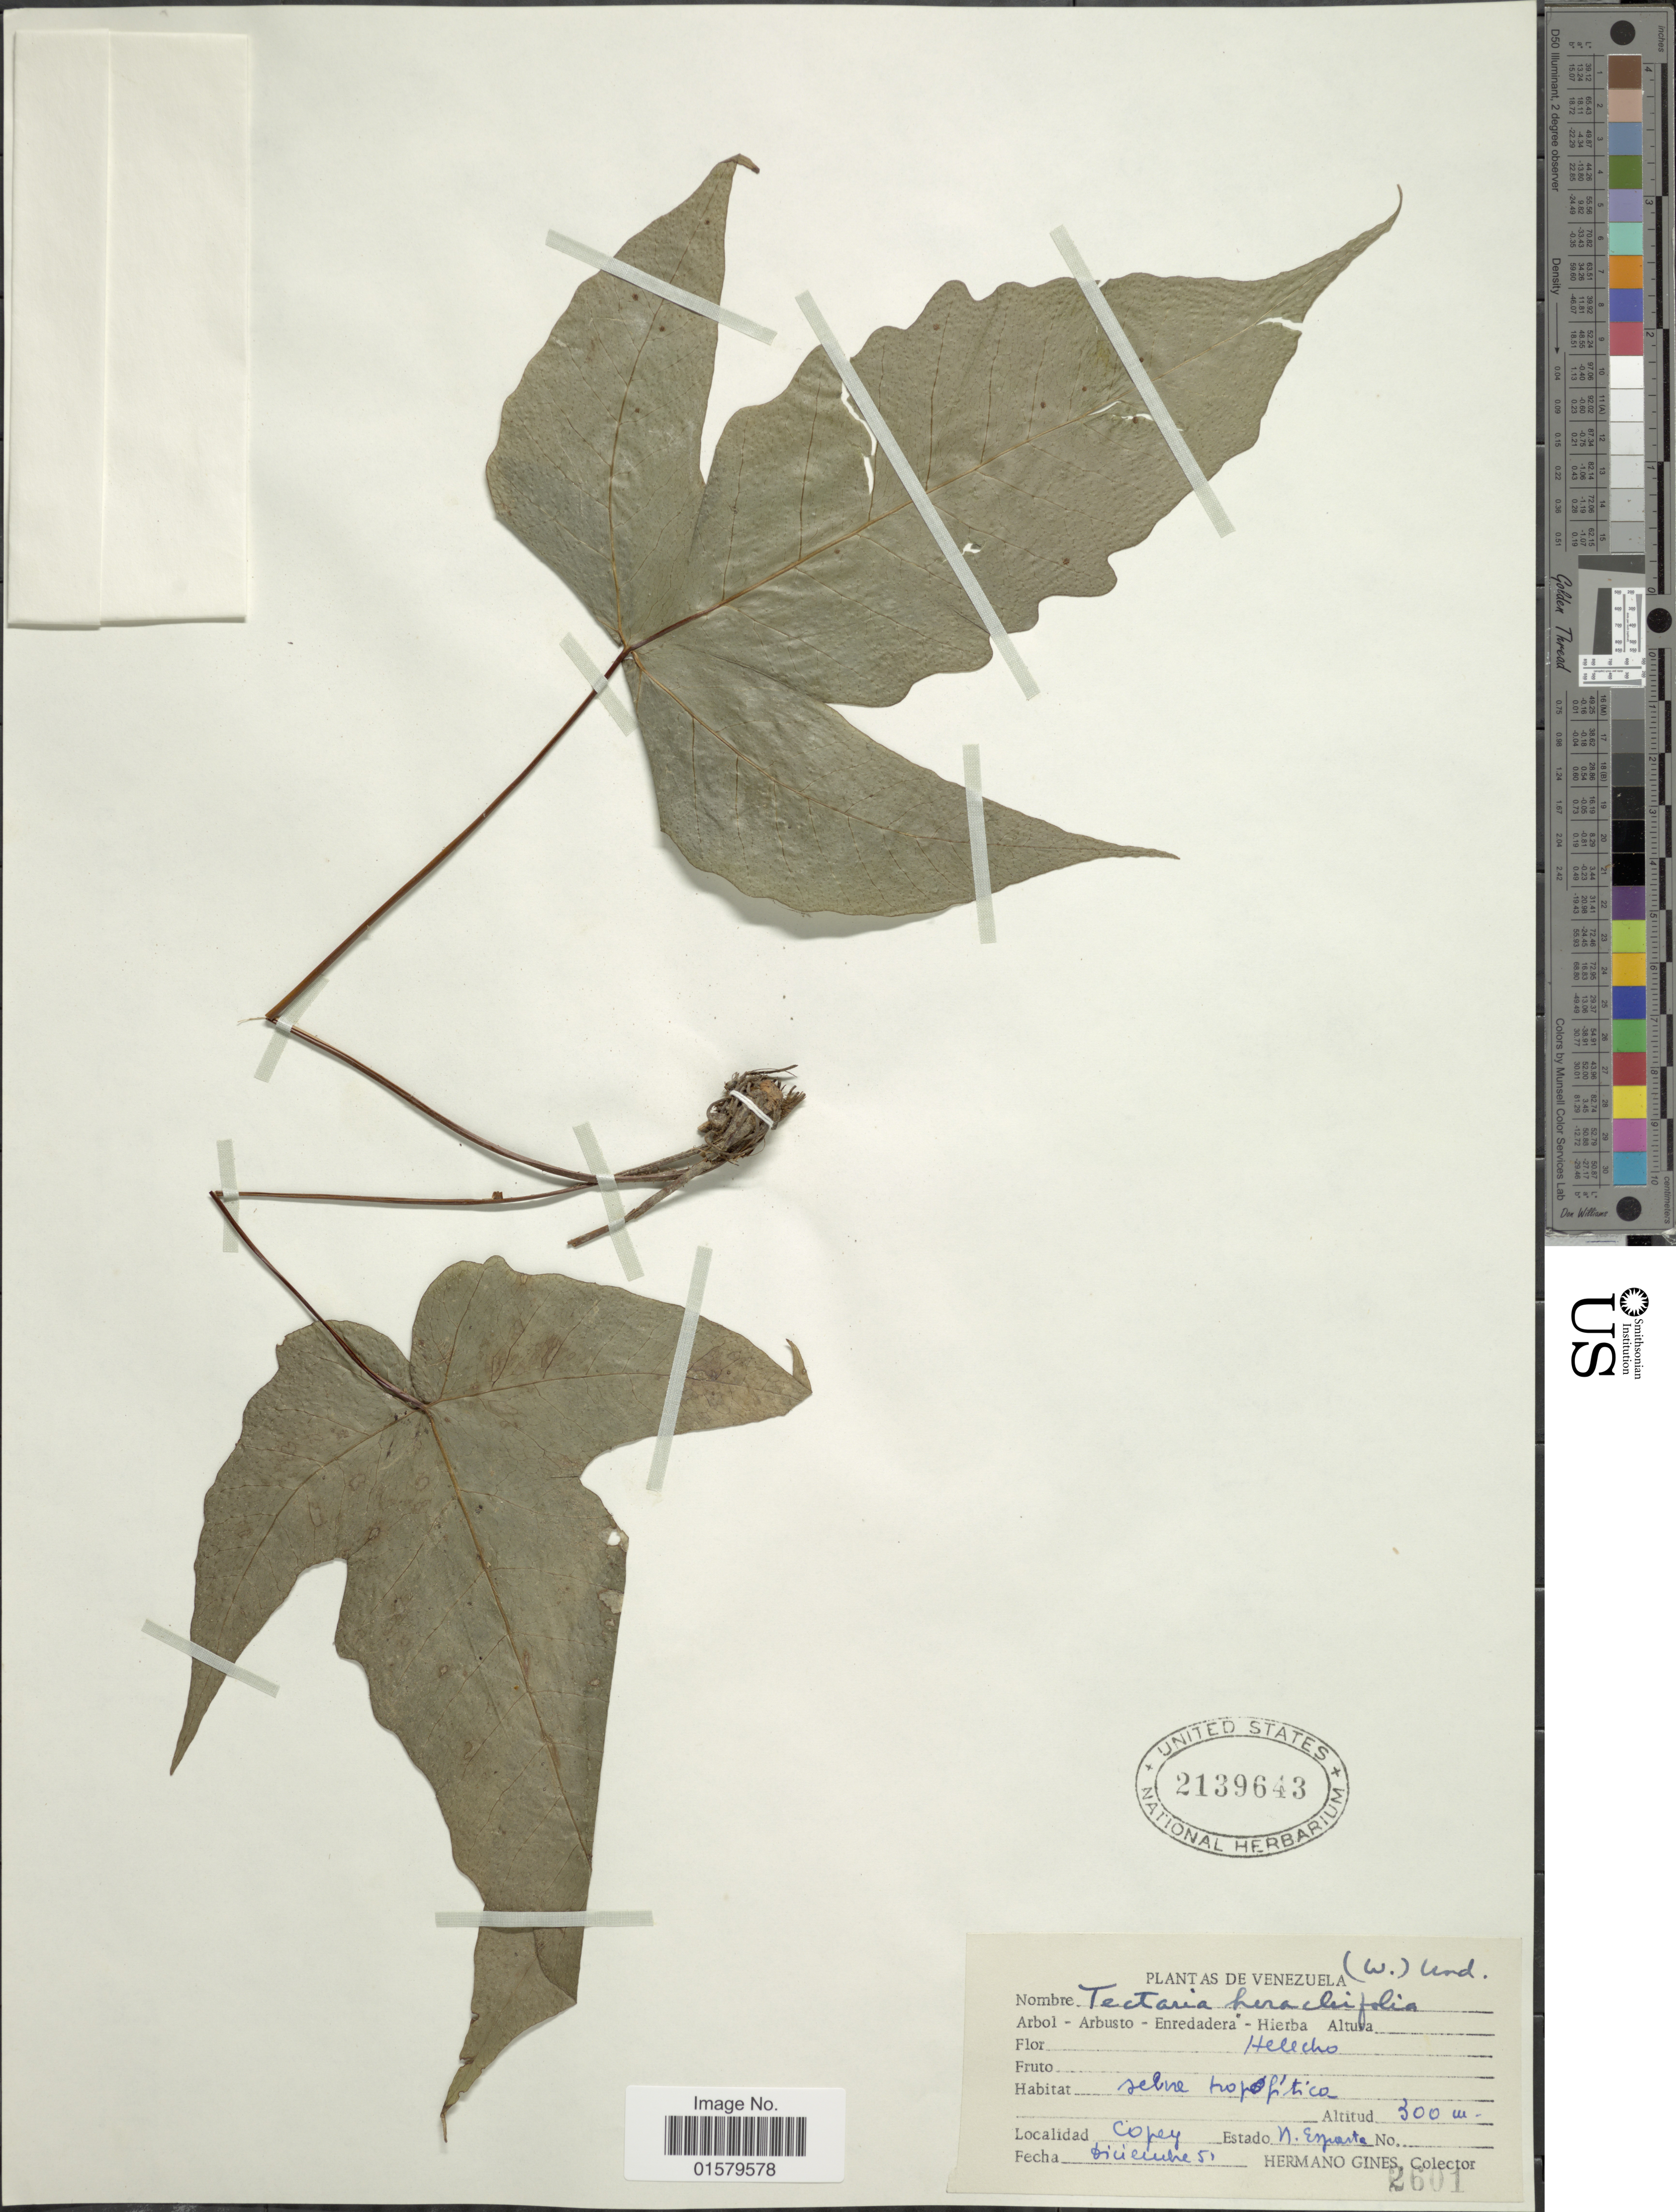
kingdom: Plantae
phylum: Tracheophyta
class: Polypodiopsida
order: Polypodiales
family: Tectariaceae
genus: Tectaria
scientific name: Tectaria heracleifolia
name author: (Willd.) Underw.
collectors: Bro. Gines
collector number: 2601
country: Venezuela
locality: Copey, Estado N Esparte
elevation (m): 300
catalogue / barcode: US 2139643